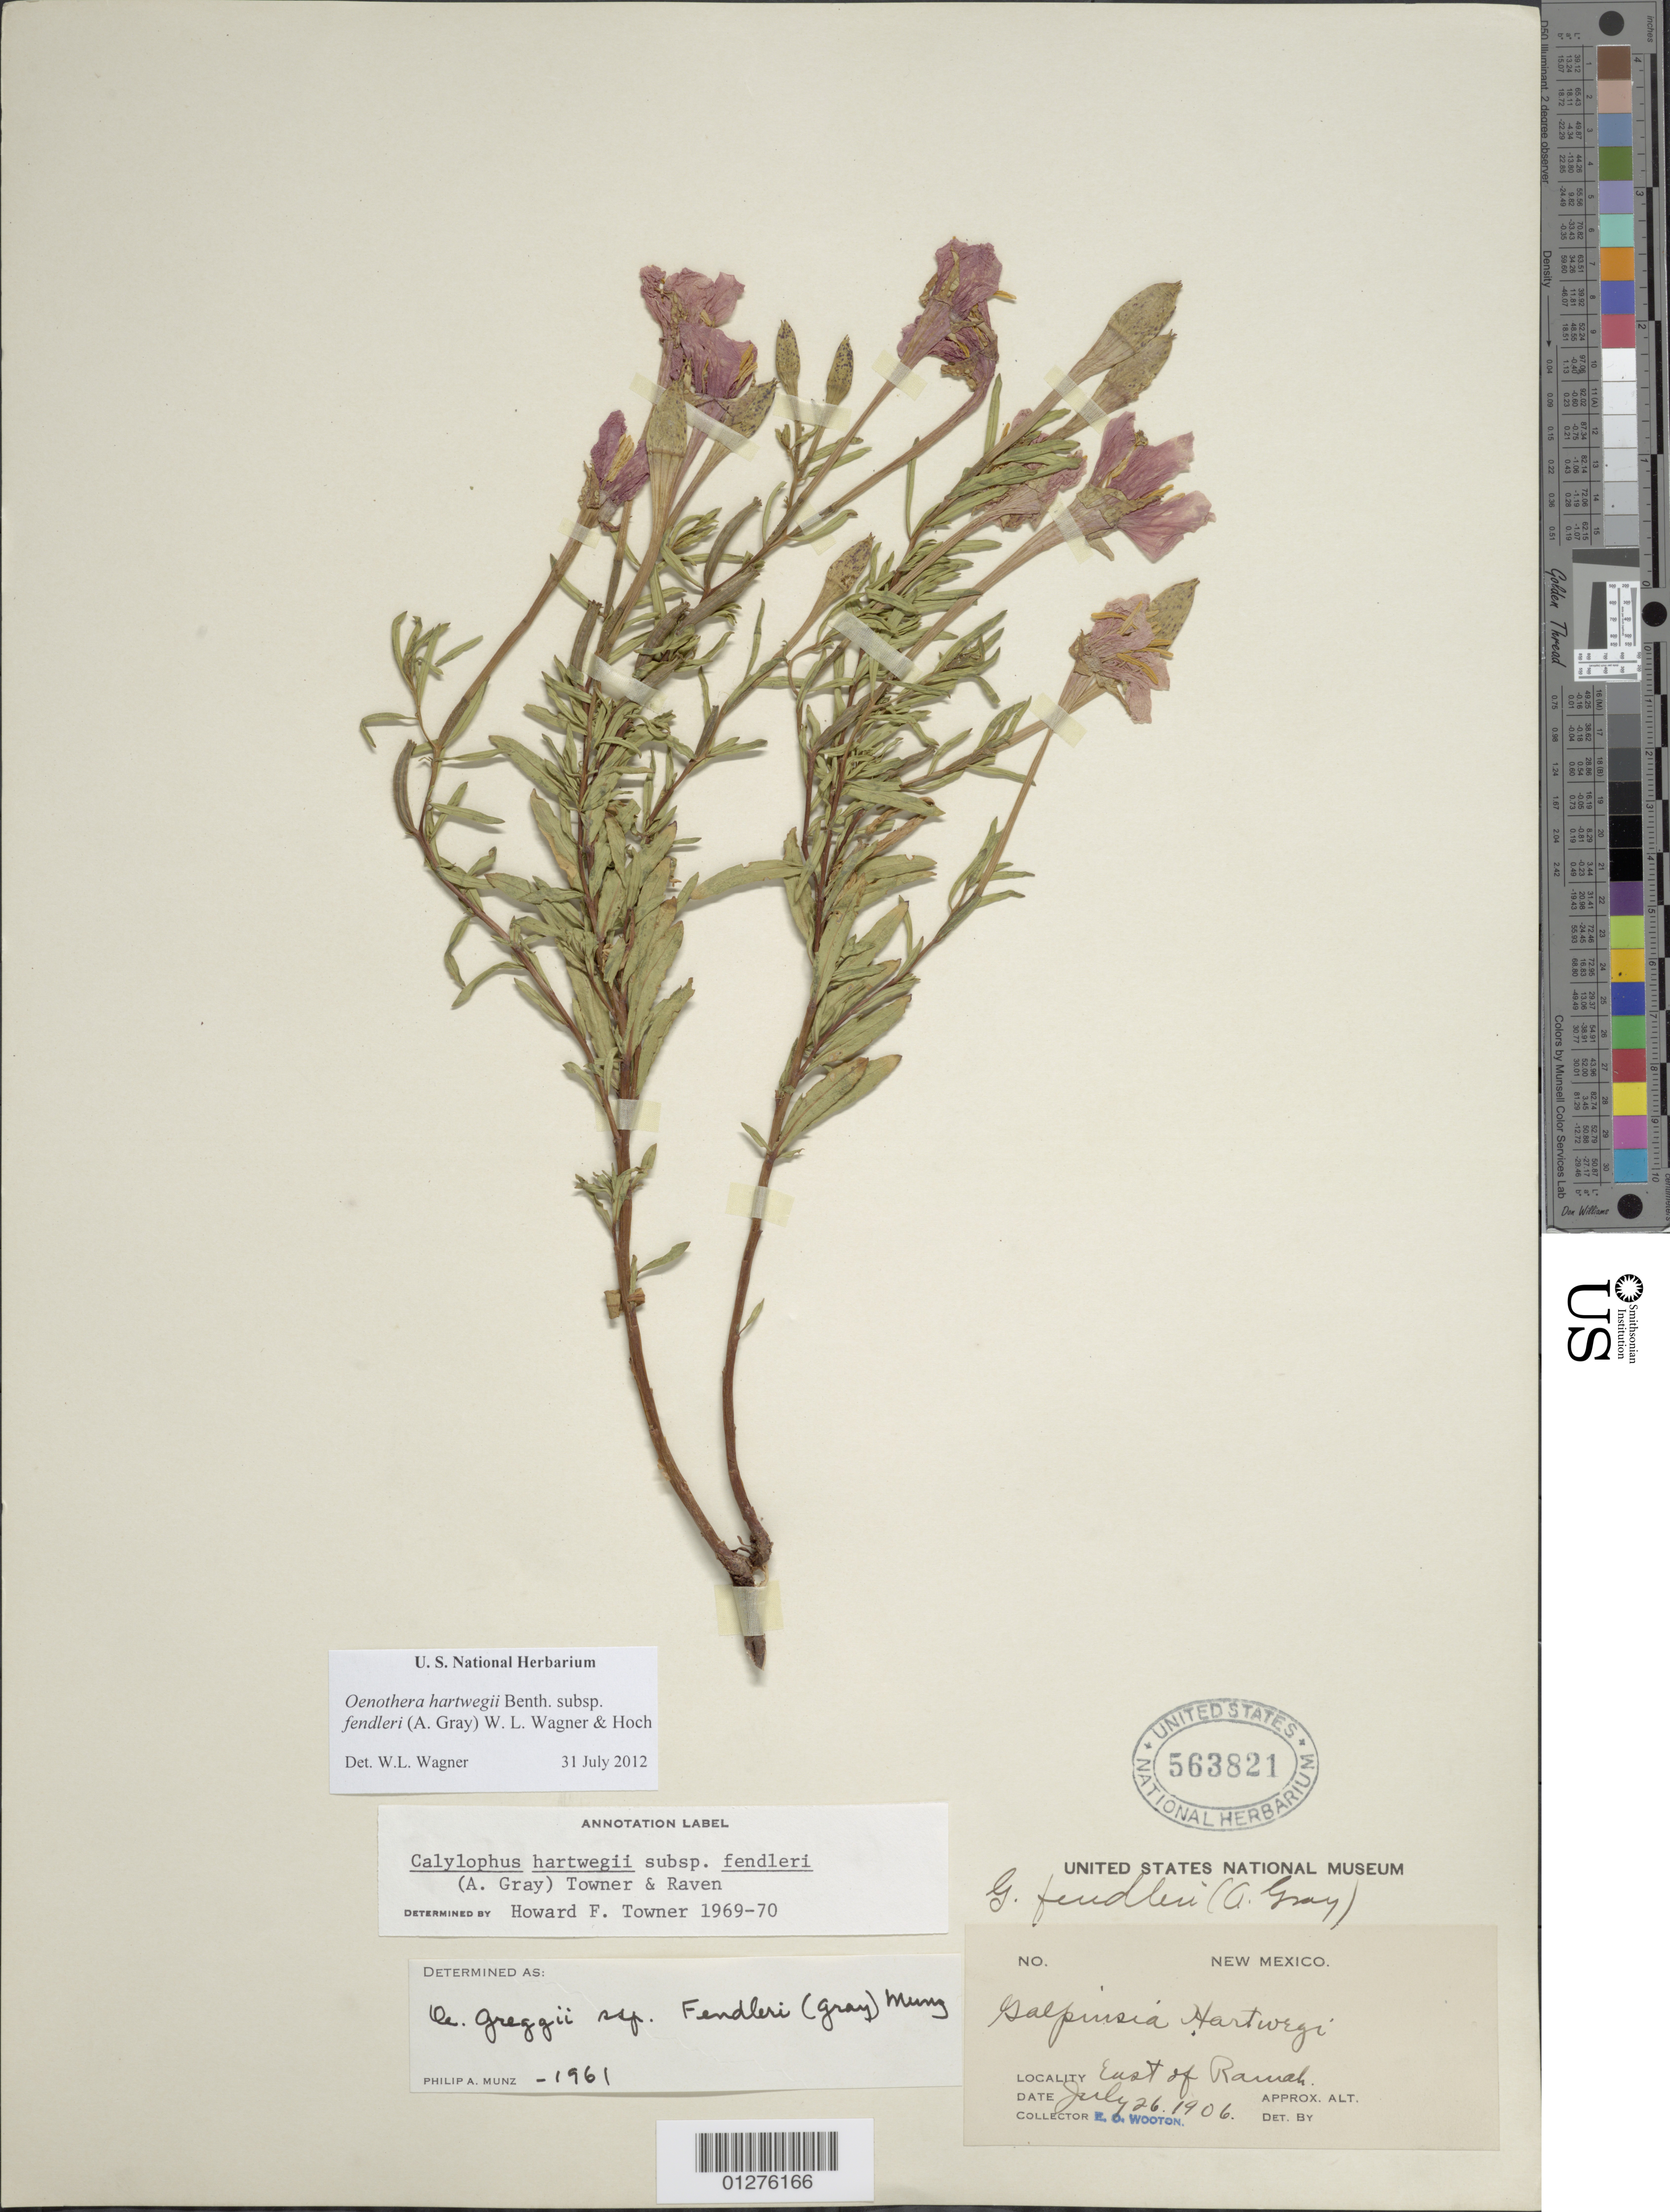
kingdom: Plantae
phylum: Tracheophyta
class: Magnoliopsida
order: Myrtales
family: Onagraceae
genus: Oenothera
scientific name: Oenothera hartwegii subsp. fendleri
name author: (A. Gray) W.L. Wagner & Hoch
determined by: Wagner, W. L., (BOT), Smithsonian Institution - National Museum of Natural History (UNITED STATES)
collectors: E. O. Wooton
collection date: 1906-07-26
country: United States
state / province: New Mexico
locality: E of Ramah.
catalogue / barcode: US 563821